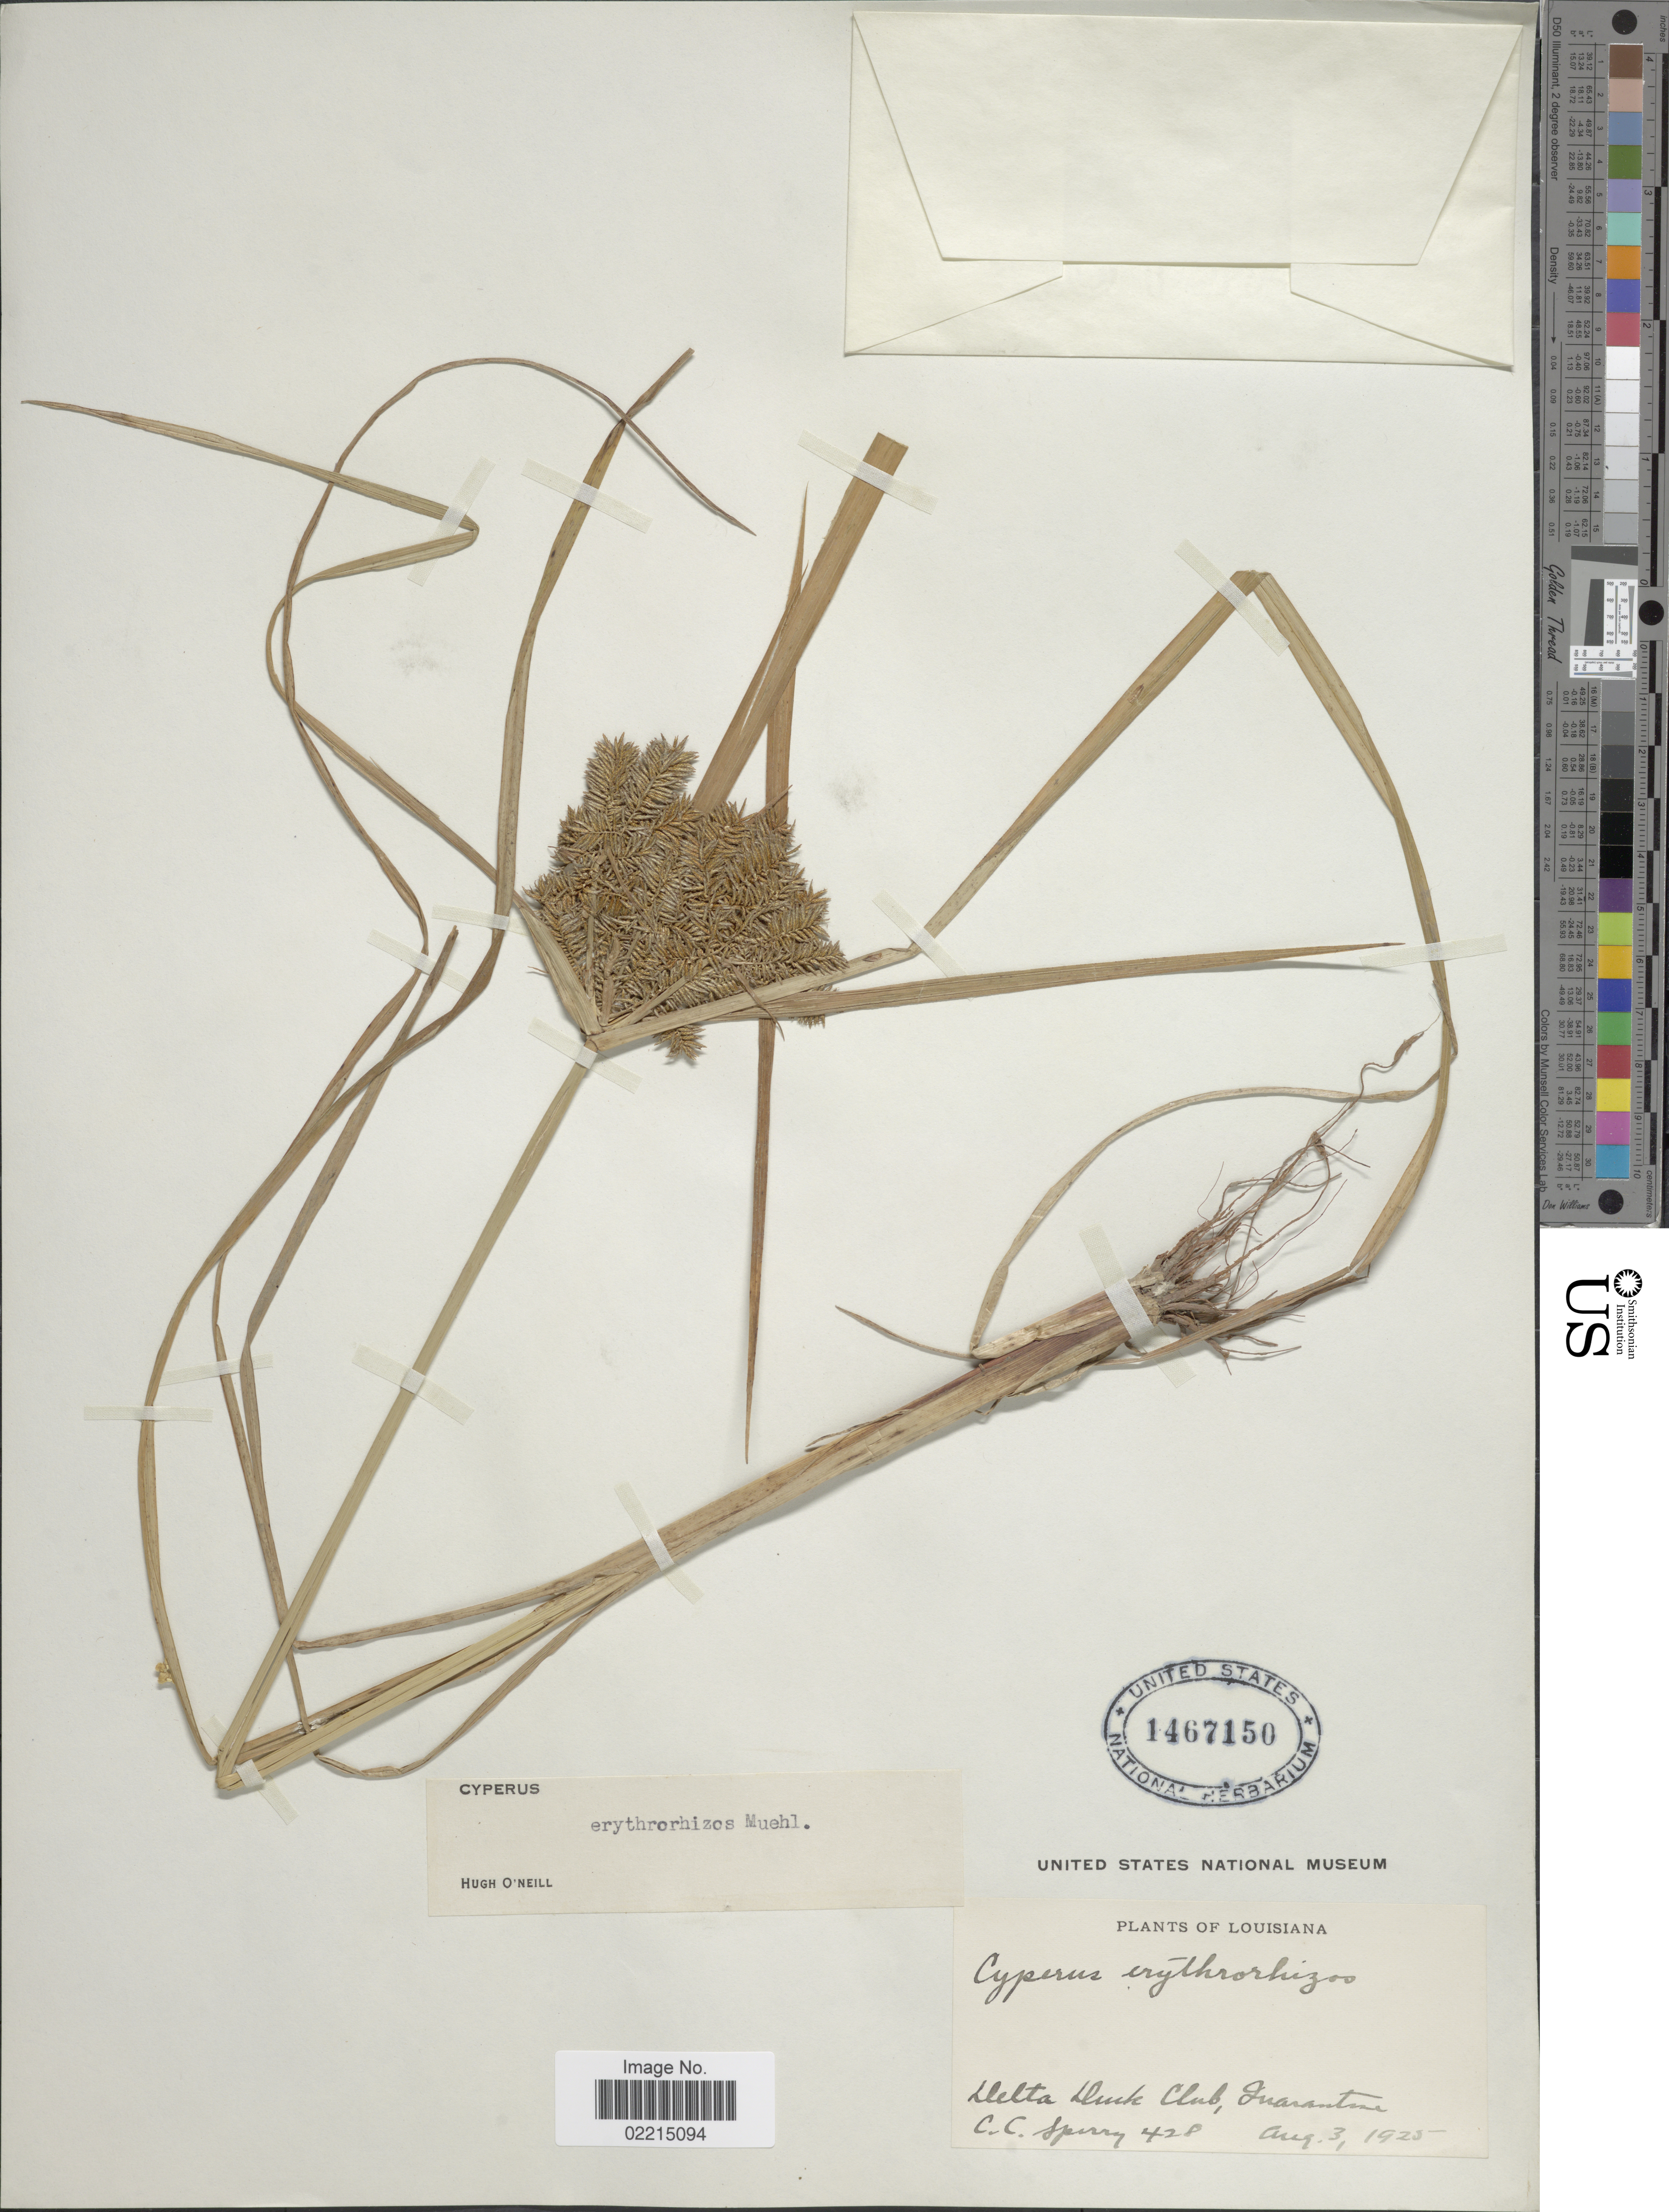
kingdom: Plantae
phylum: Tracheophyta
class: Liliopsida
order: Poales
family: Cyperaceae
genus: Cyperus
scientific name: Cyperus erythrorhizos Muhl.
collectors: C. C. Sperry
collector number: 428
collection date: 1925-08-03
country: United States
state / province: Louisiana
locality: Delta Duck Club, Quarantine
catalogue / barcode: US 1467150